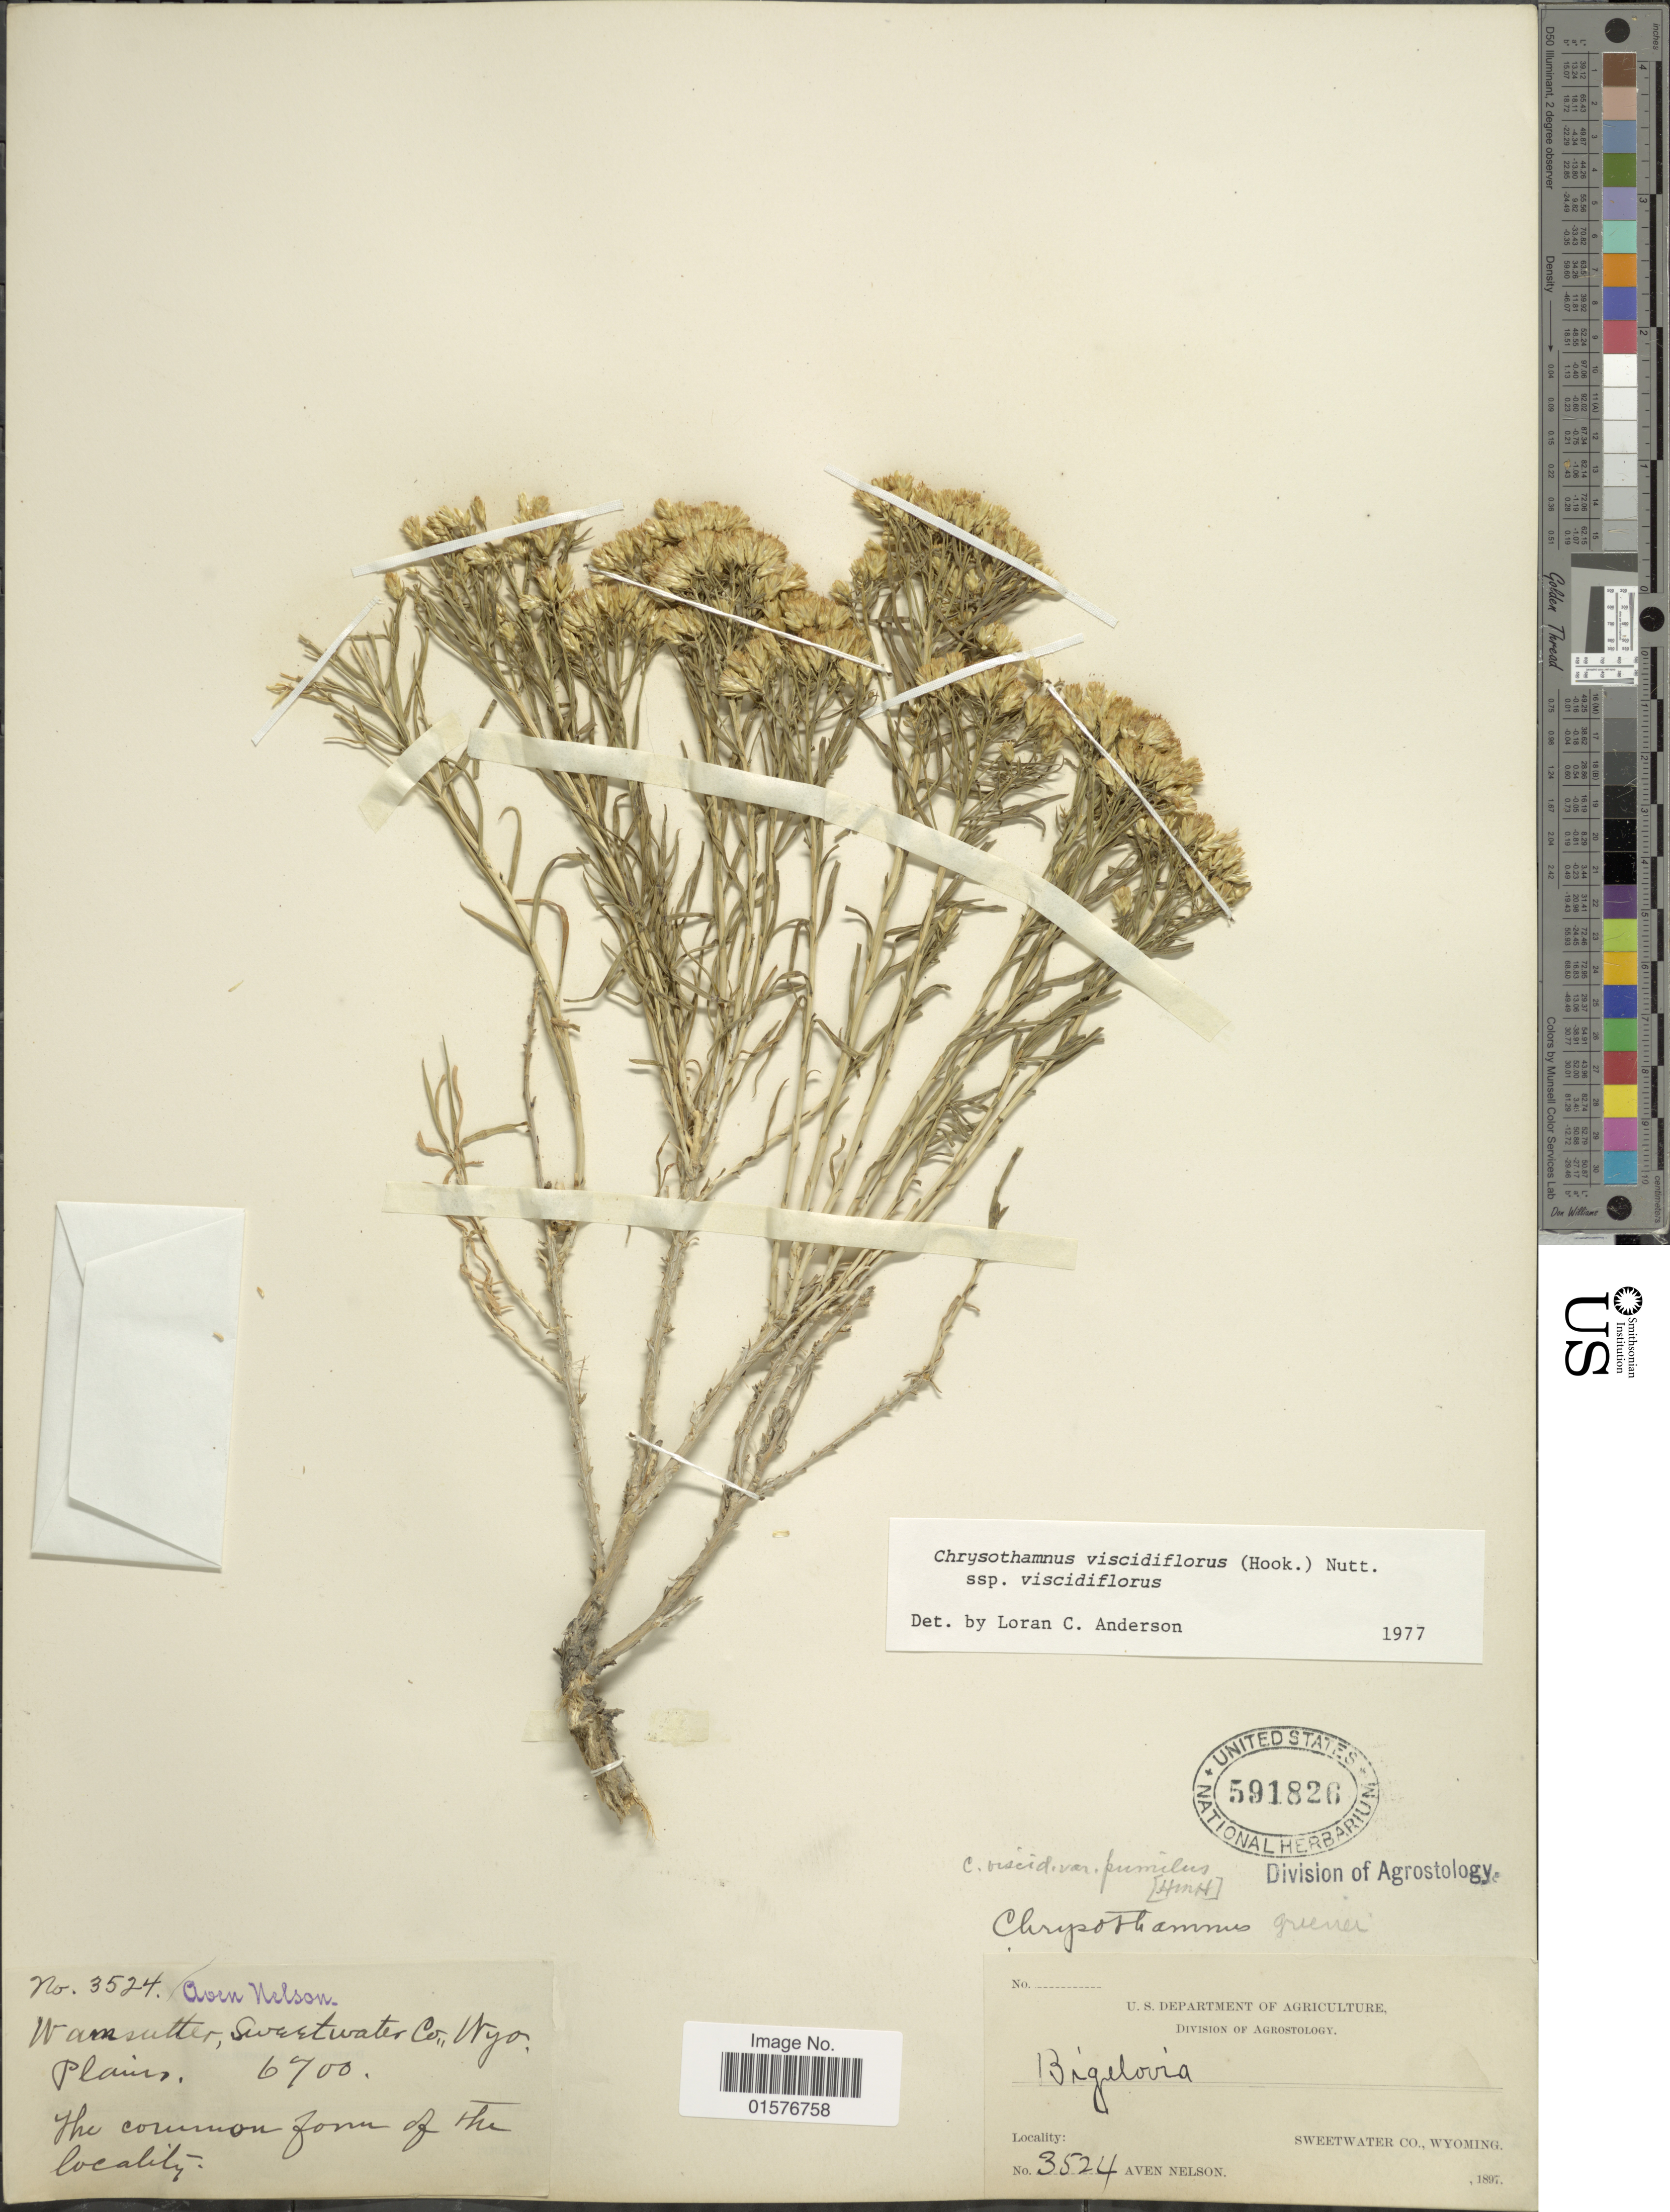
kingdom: Plantae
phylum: Tracheophyta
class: Magnoliopsida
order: Asterales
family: Asteraceae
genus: Chrysothamnus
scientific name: Chrysothamnus viscidiflorus subsp. viscidiflorus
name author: (Hook.) Nutt.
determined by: Urbatsch, Lowell E., Curator (LSU), Louisiana State University (UNITED STATES)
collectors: A. Nelson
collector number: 3524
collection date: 1897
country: United States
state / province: Wyoming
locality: Wamsutter, Sweetwater Co., Wyoming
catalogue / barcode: US 591826